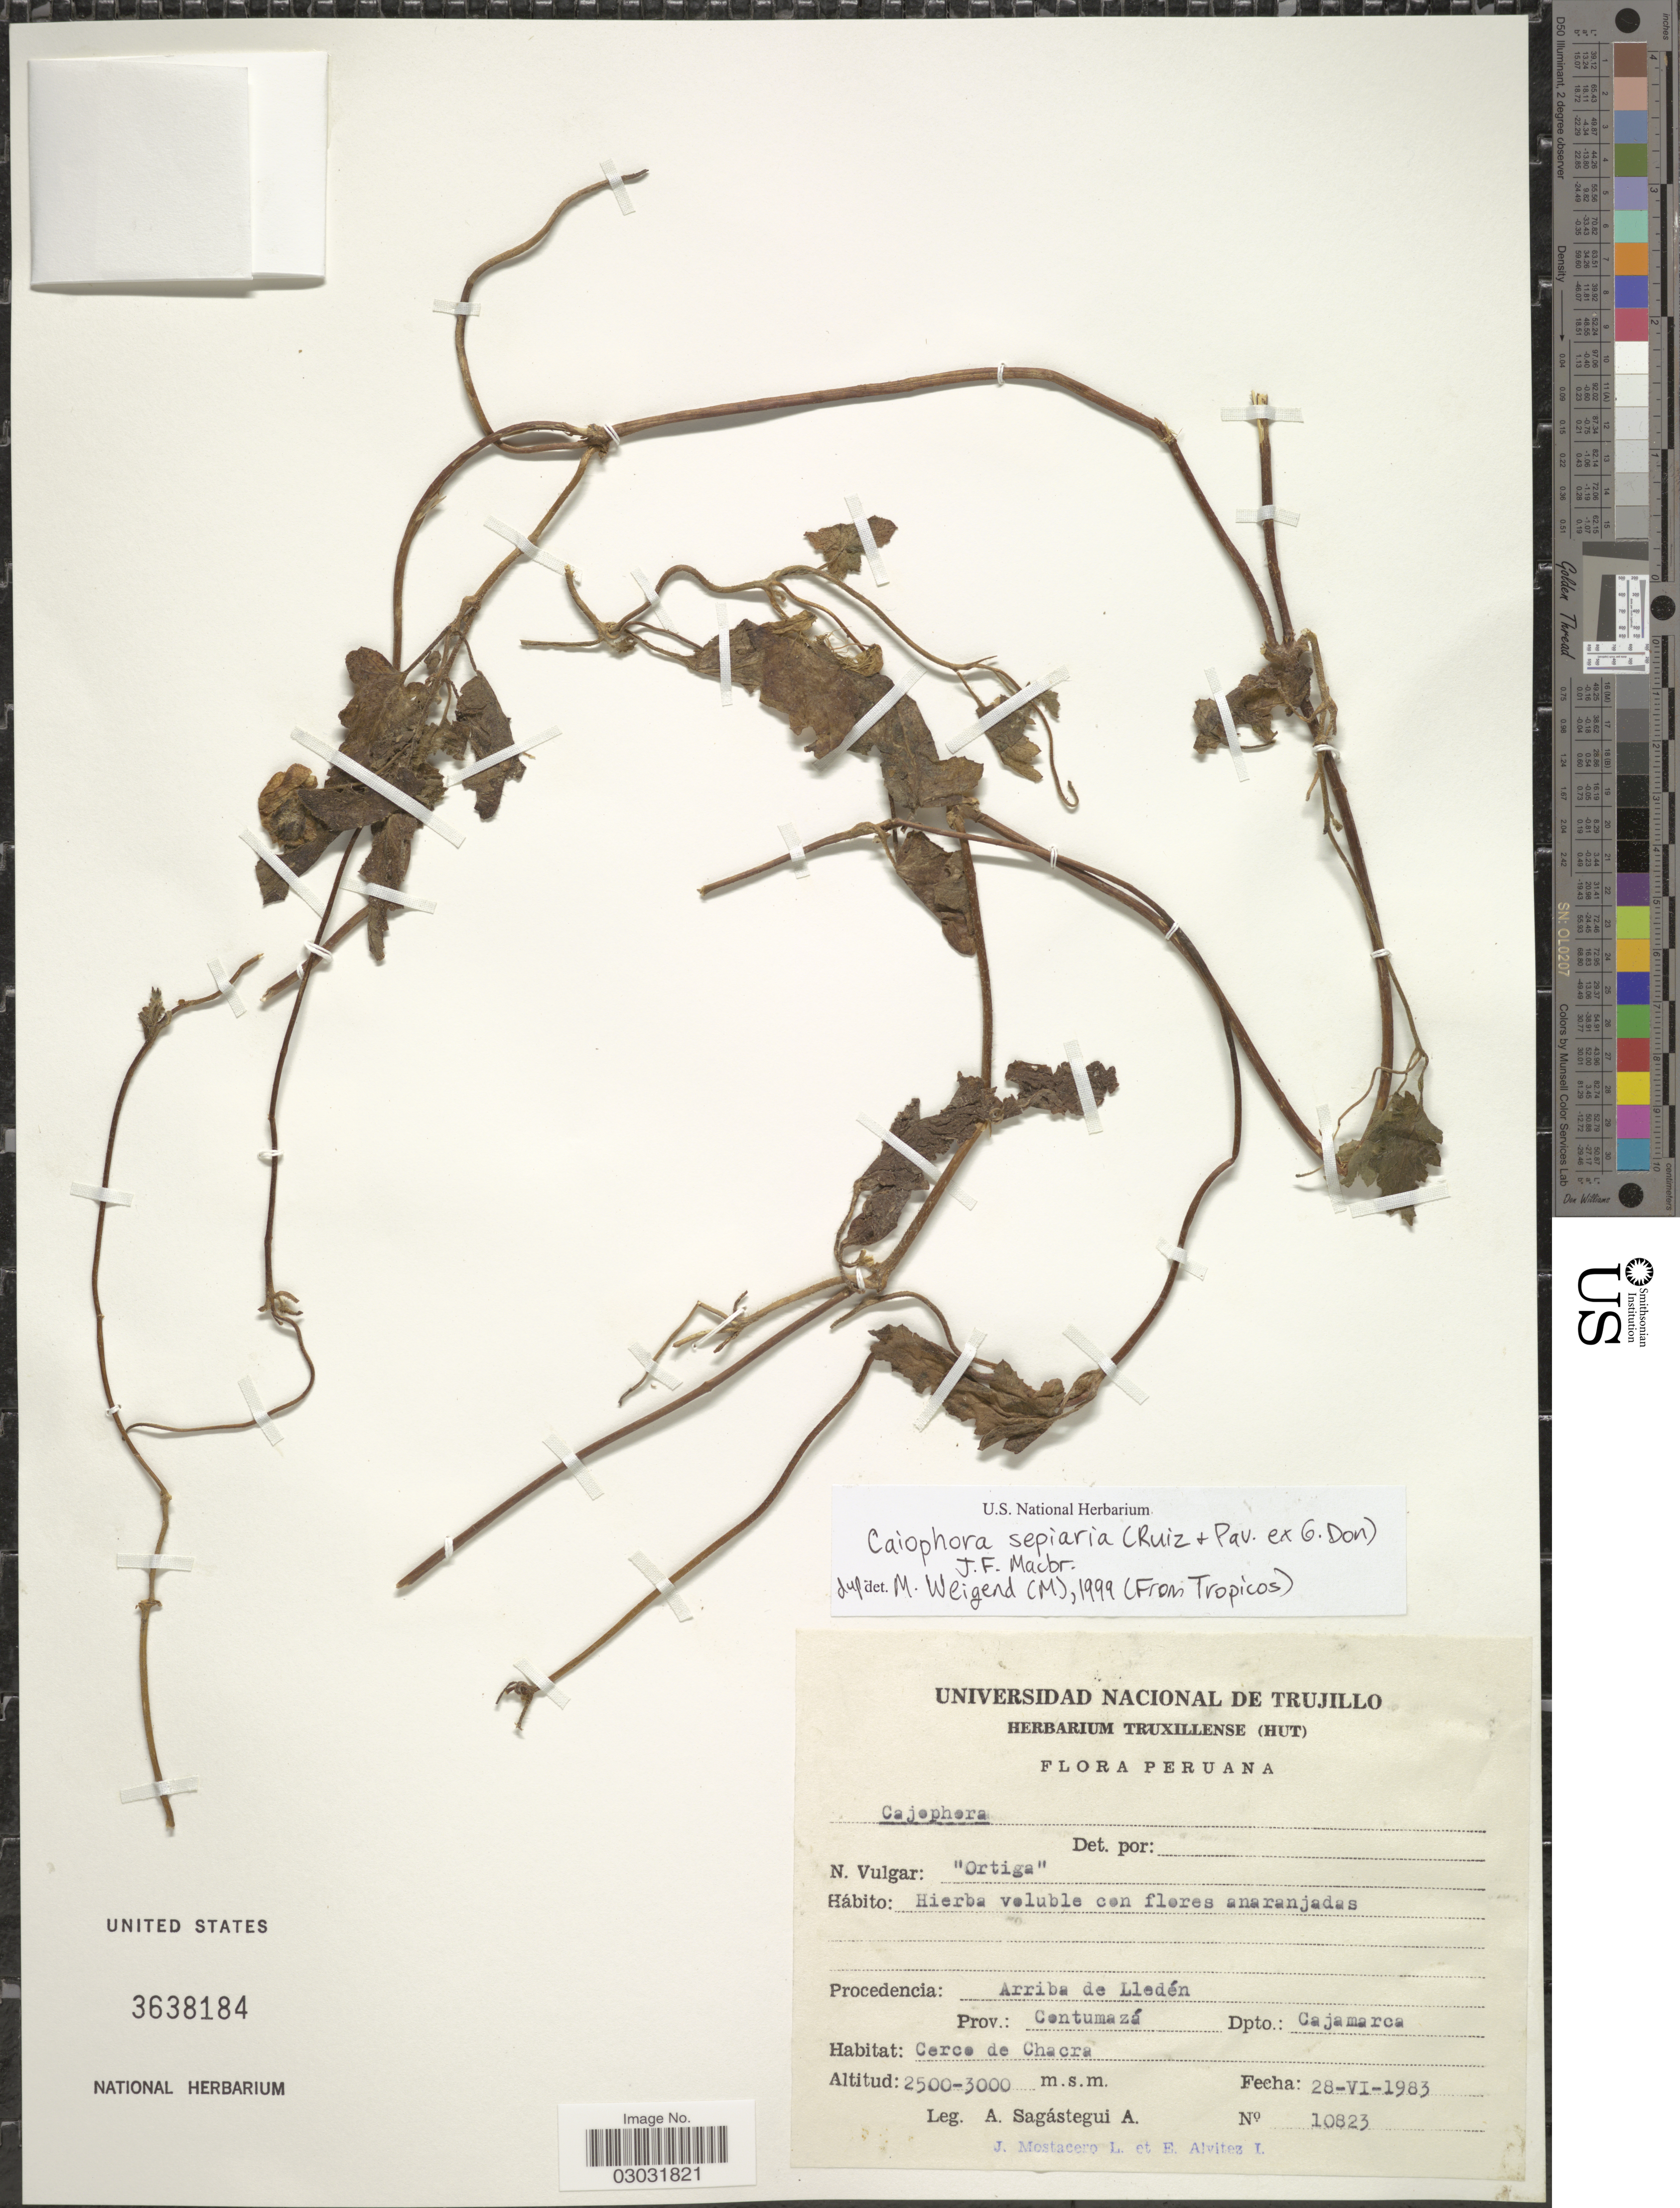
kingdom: Plantae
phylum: Tracheophyta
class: Magnoliopsida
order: Cornales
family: Loasaceae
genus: Caiophora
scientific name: Caiophora sepiaria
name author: (Ruiz & Pav. ex G. Don) J.F. Macbr.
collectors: A. Sagástegui A., J. Mostacero L. & E. Alvitez I.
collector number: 10823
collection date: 1983-06-28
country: Peru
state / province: Cajamarca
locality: Arriba de Lledén. Prov.: Contumazá. Dpto.: Cajamarca. Cerco de Chacra.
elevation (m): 2500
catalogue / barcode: US 3638184